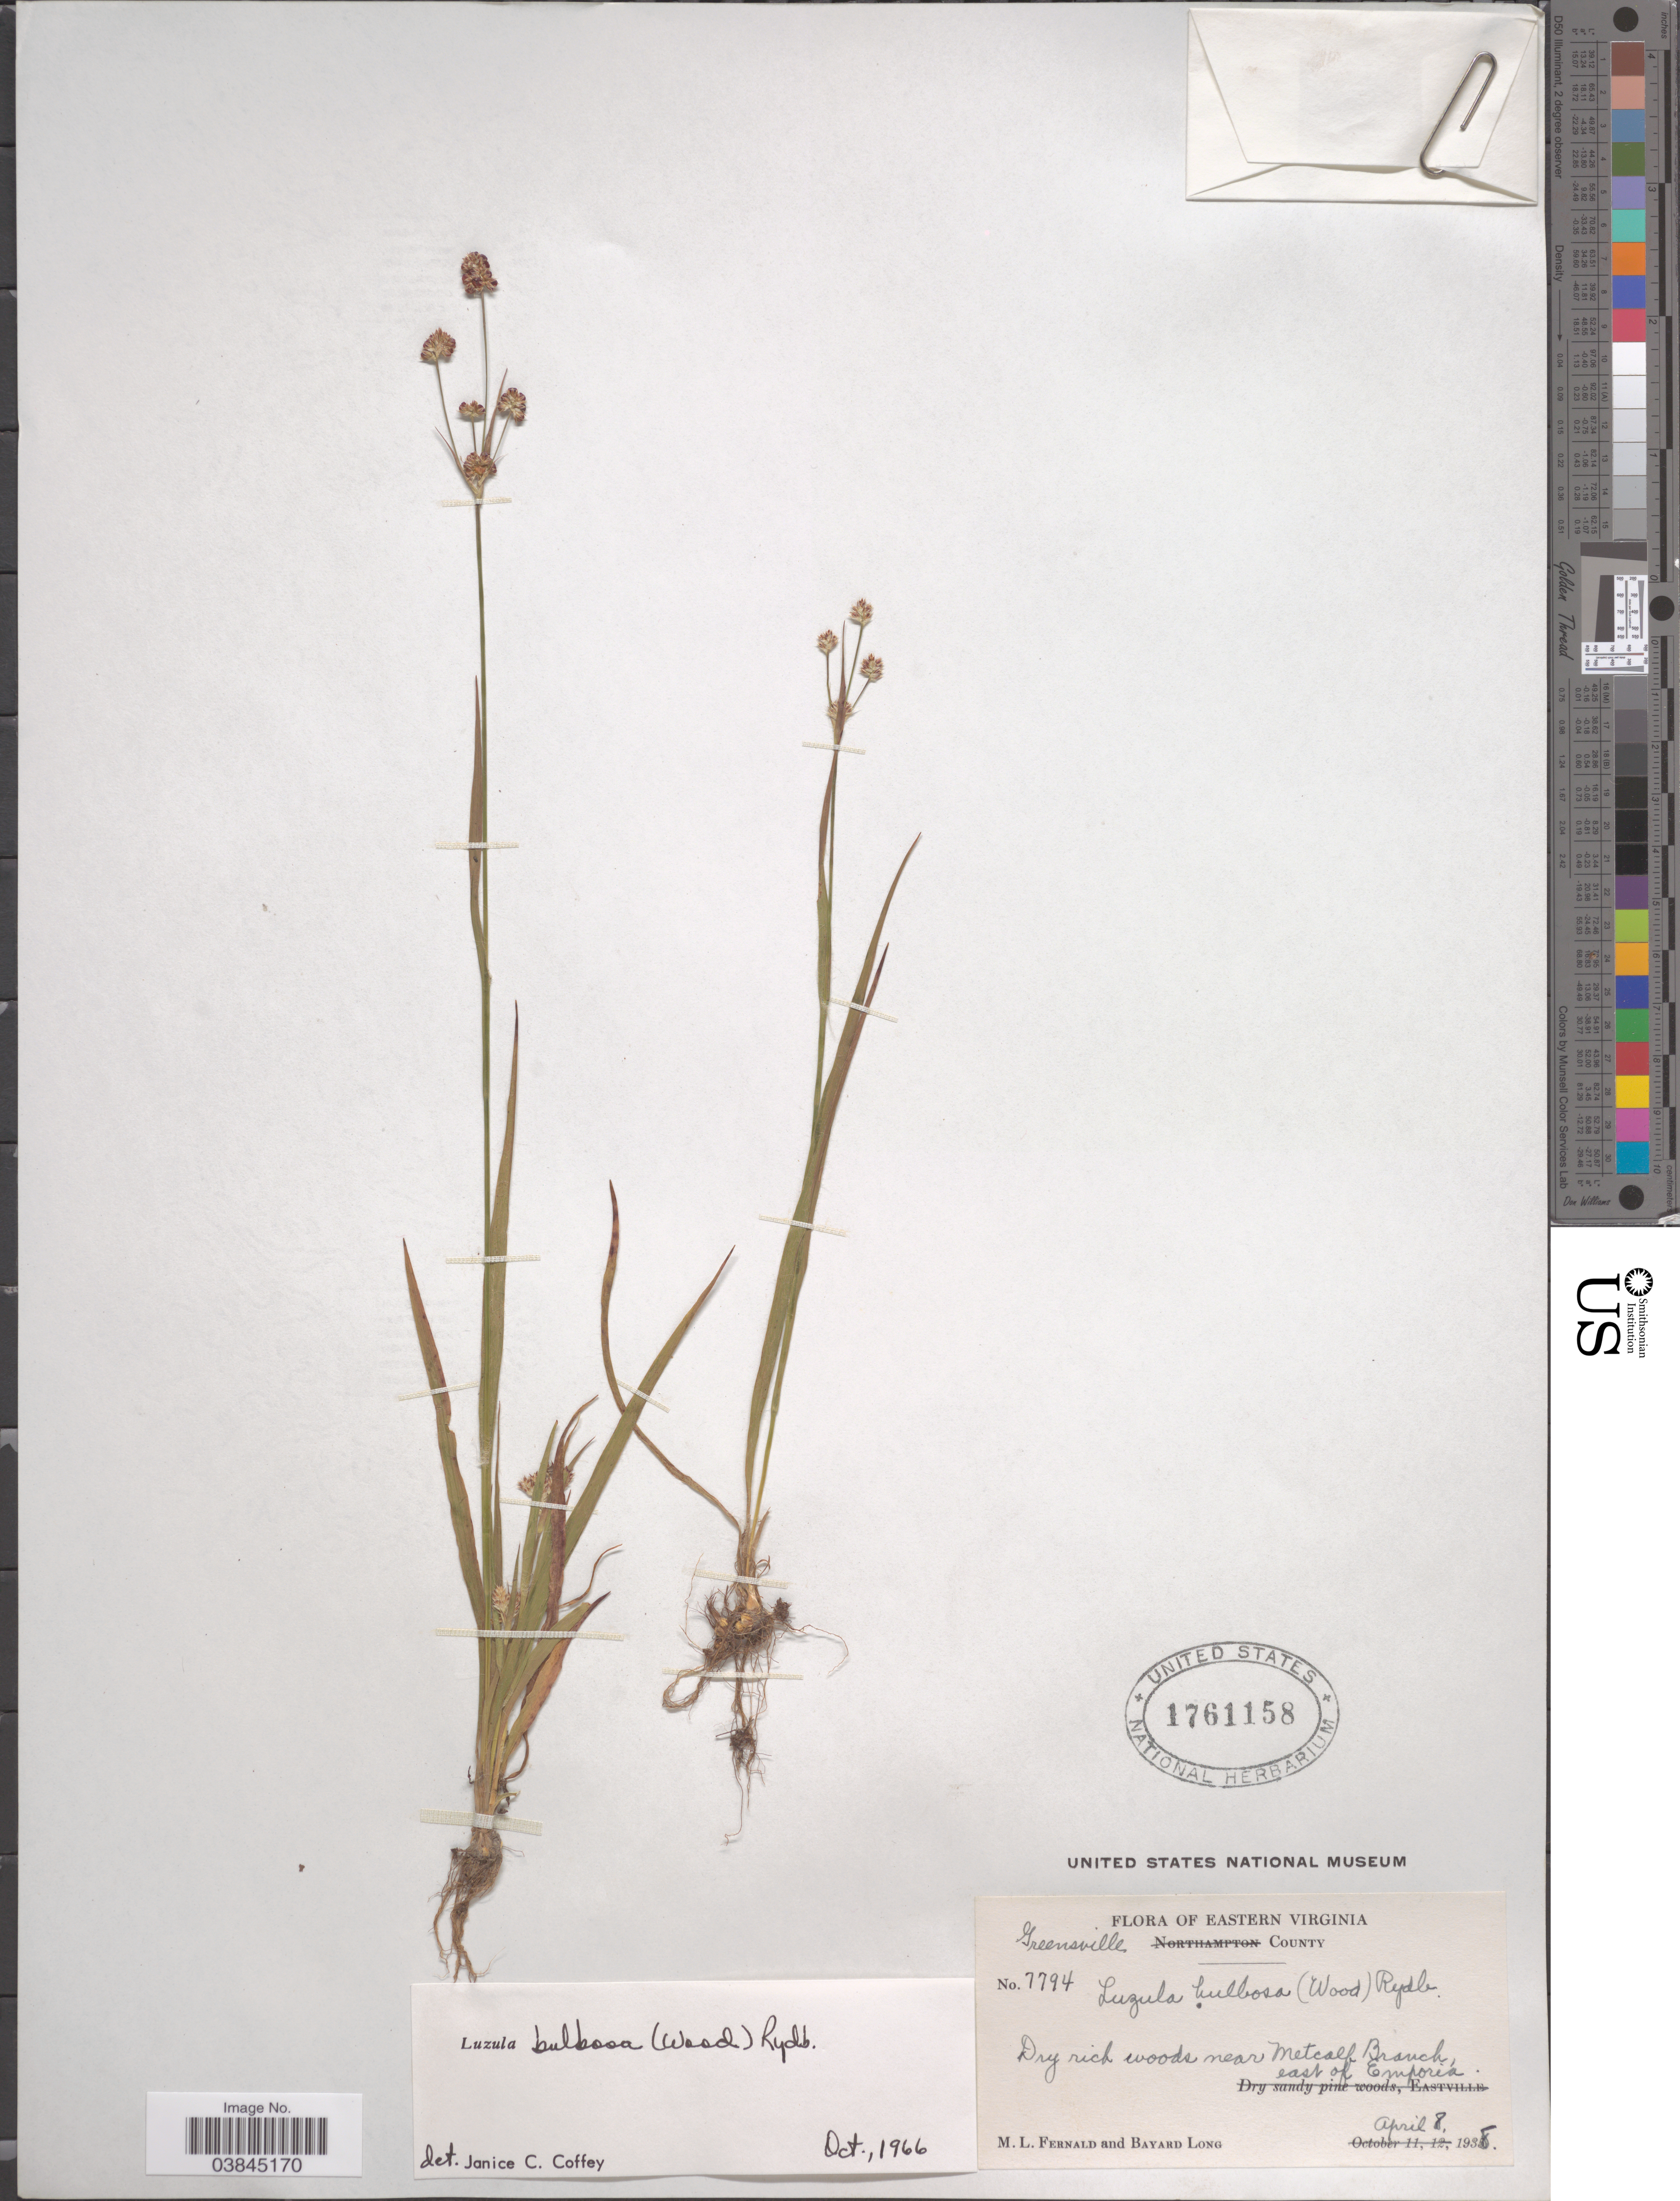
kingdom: Plantae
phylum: Tracheophyta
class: Liliopsida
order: Poales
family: Juncaceae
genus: Luzula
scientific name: Luzula bulbosa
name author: (Alph. Wood) Smyth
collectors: M. L. Fernald & B. Long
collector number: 7794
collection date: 1938-04-08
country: United States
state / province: Virginia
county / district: Greensville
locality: Eastern Virginia. Near Metcalf Branch, E of Emporia.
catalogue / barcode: US 1761158